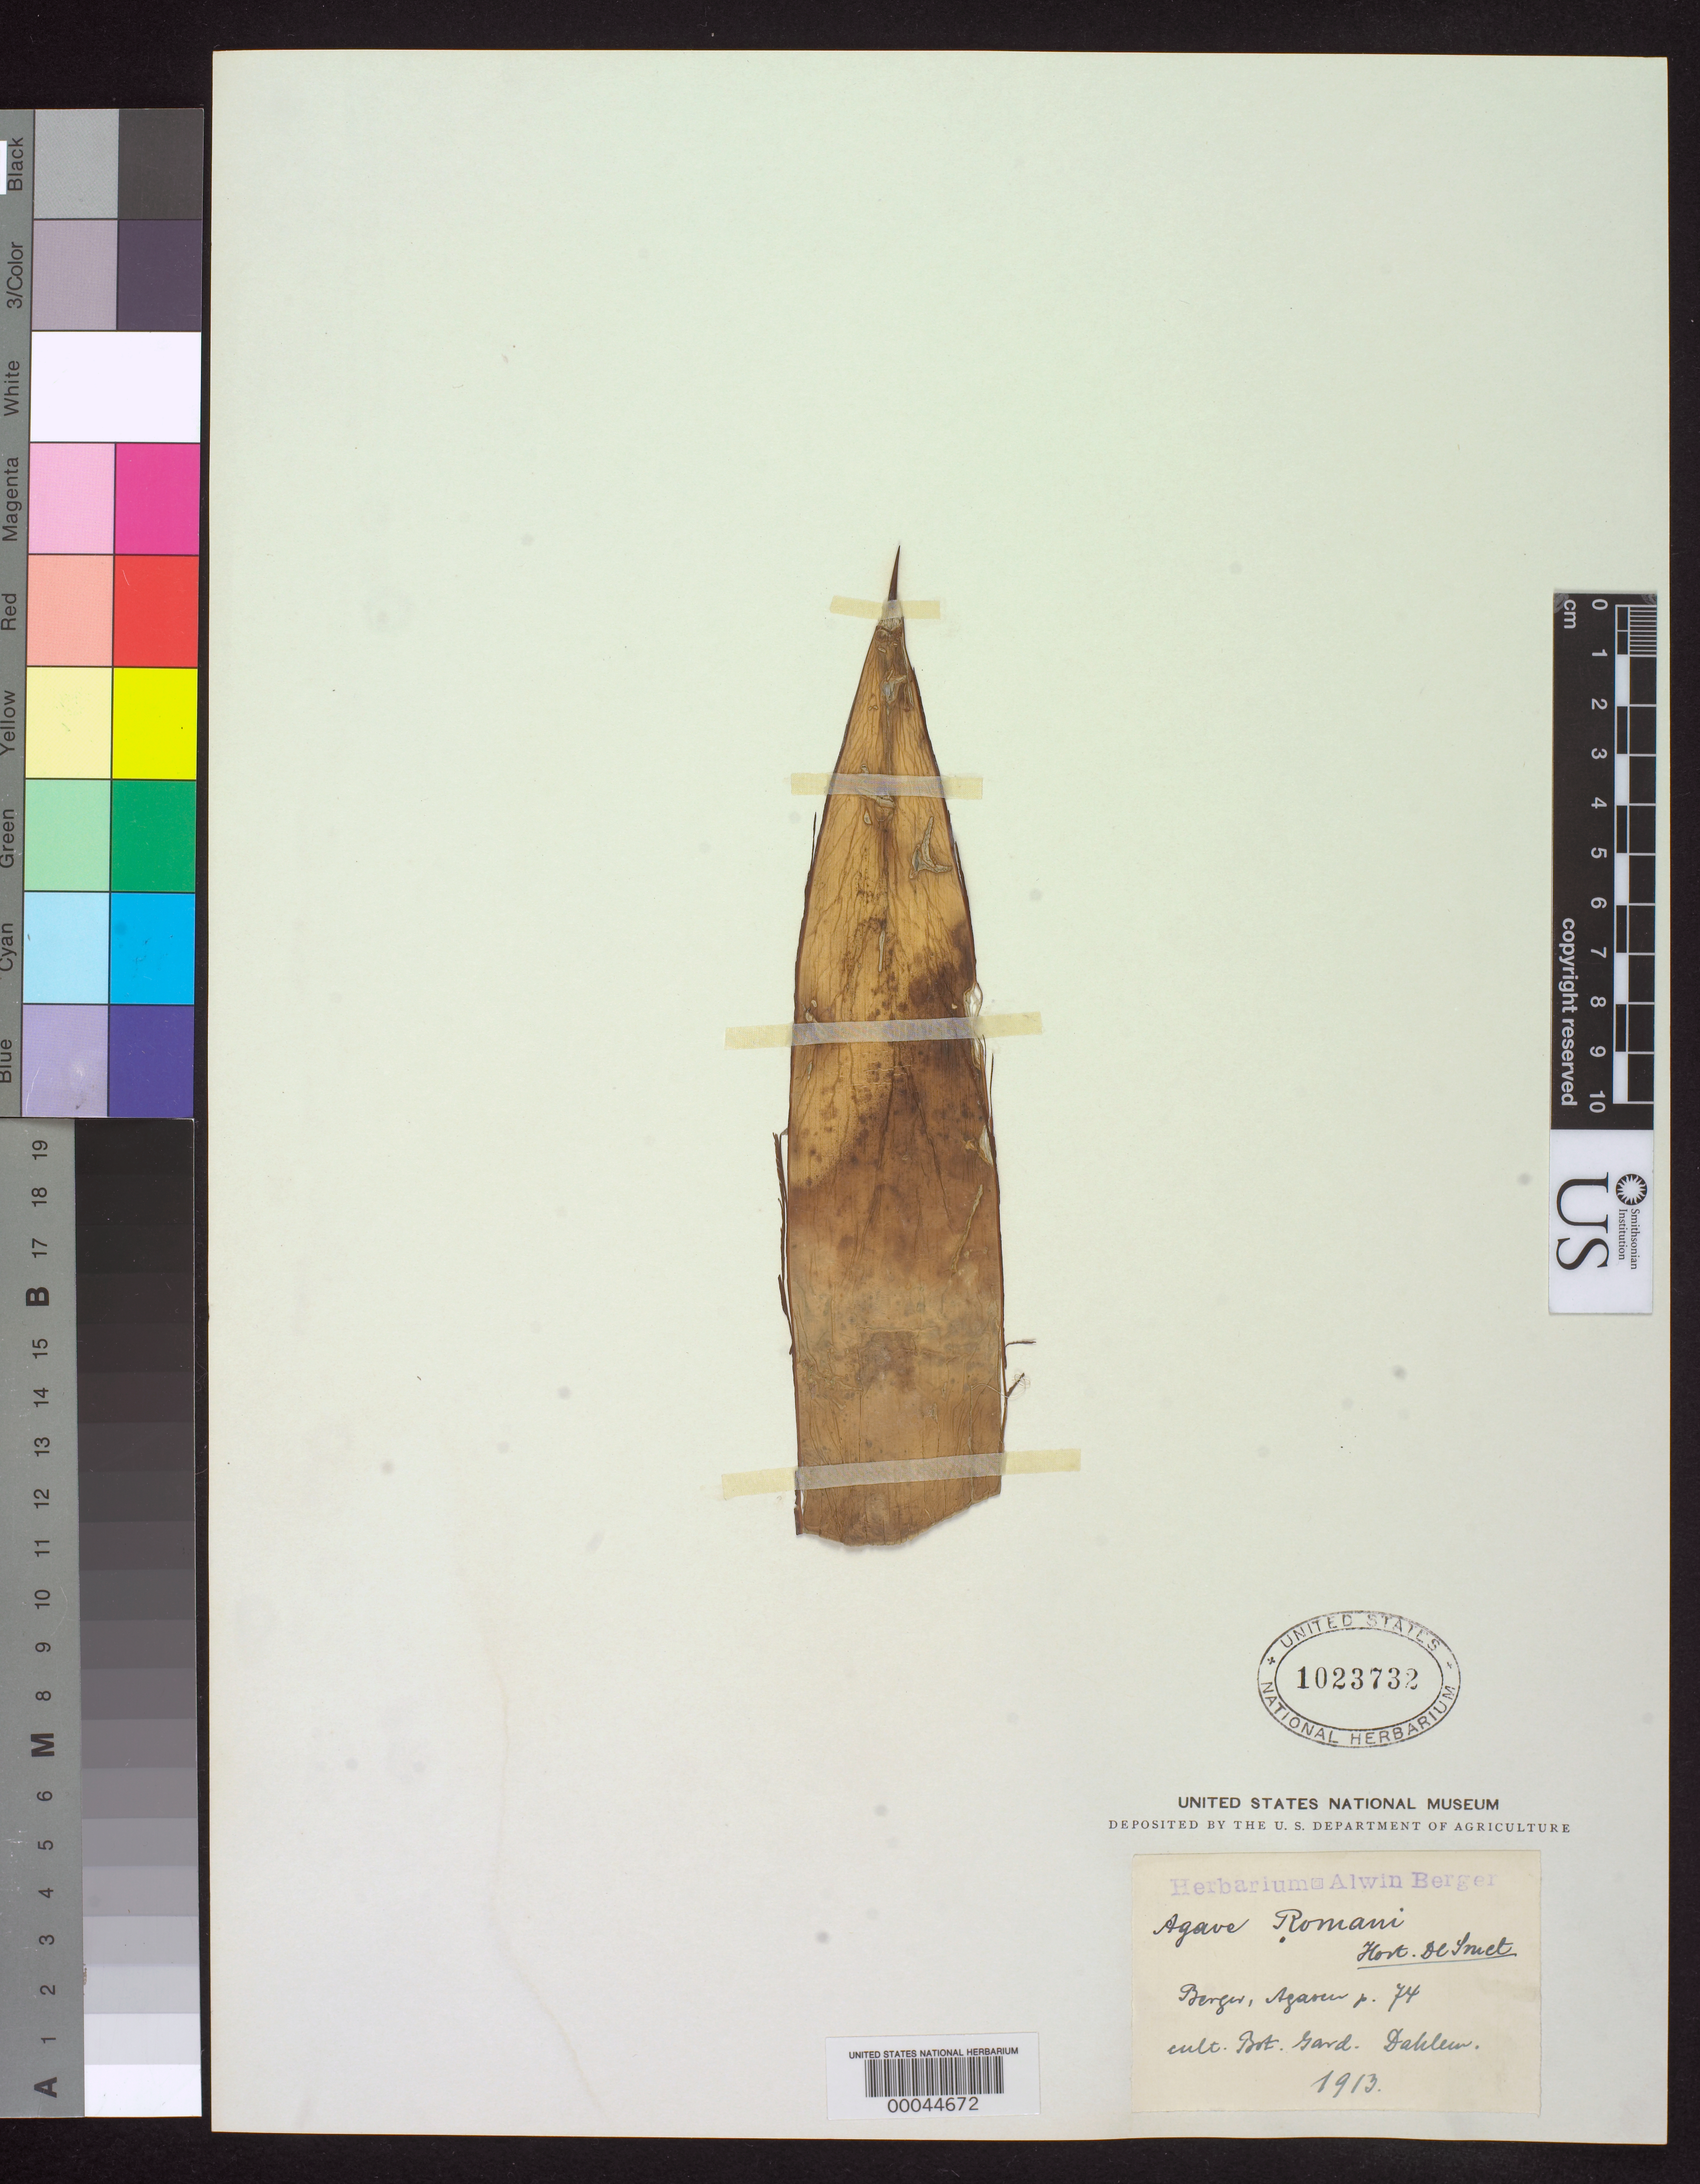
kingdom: Plantae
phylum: Tracheophyta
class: Liliopsida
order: Asparagales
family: Asparagaceae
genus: Agave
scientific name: Agave romani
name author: Baker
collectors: ex herb. A. Berger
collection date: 1909-06-02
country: Mexico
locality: Cultivated at La Mortola, Italy.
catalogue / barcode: US 1023732